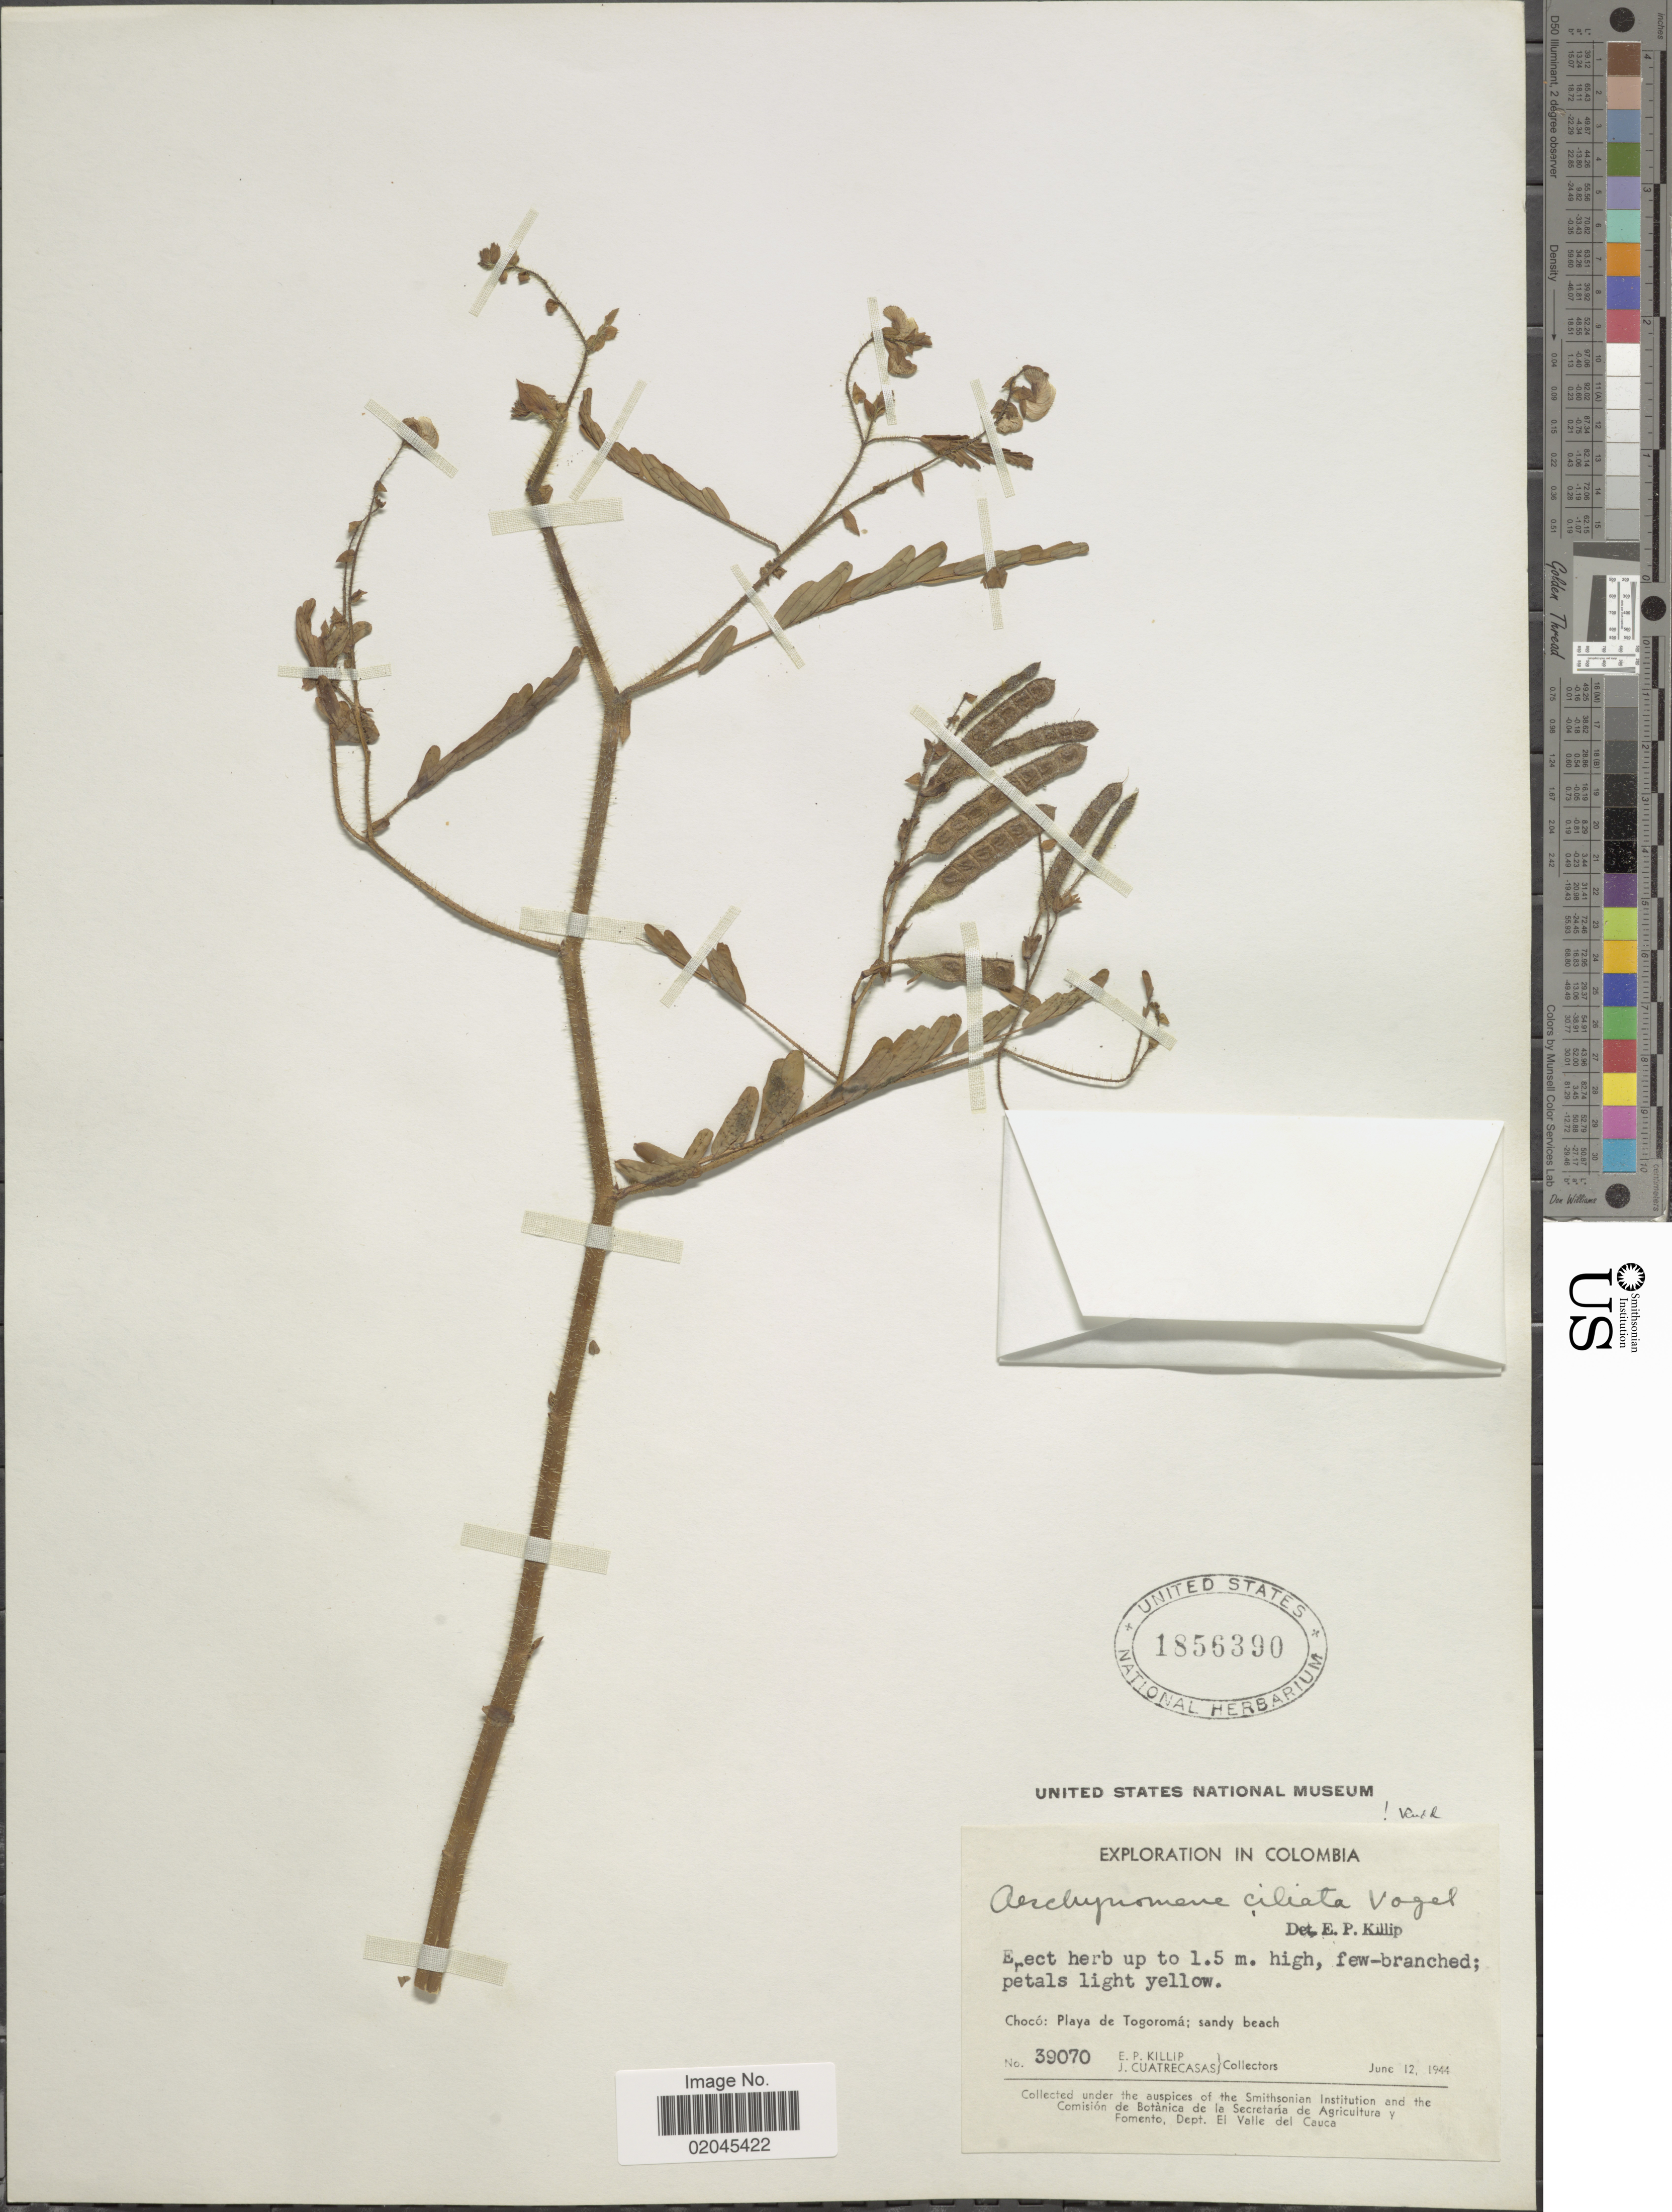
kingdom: Plantae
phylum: Tracheophyta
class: Magnoliopsida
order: Fabales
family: Fabaceae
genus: Aeschynomene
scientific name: Aeschynomene ciliata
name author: Vogel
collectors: E. P. Killip & J. Cuatrecasas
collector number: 39070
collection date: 1944-06-12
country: Colombia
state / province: Chocó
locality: Choco: Playa de Togoroma: sandy beach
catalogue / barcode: US 1856390